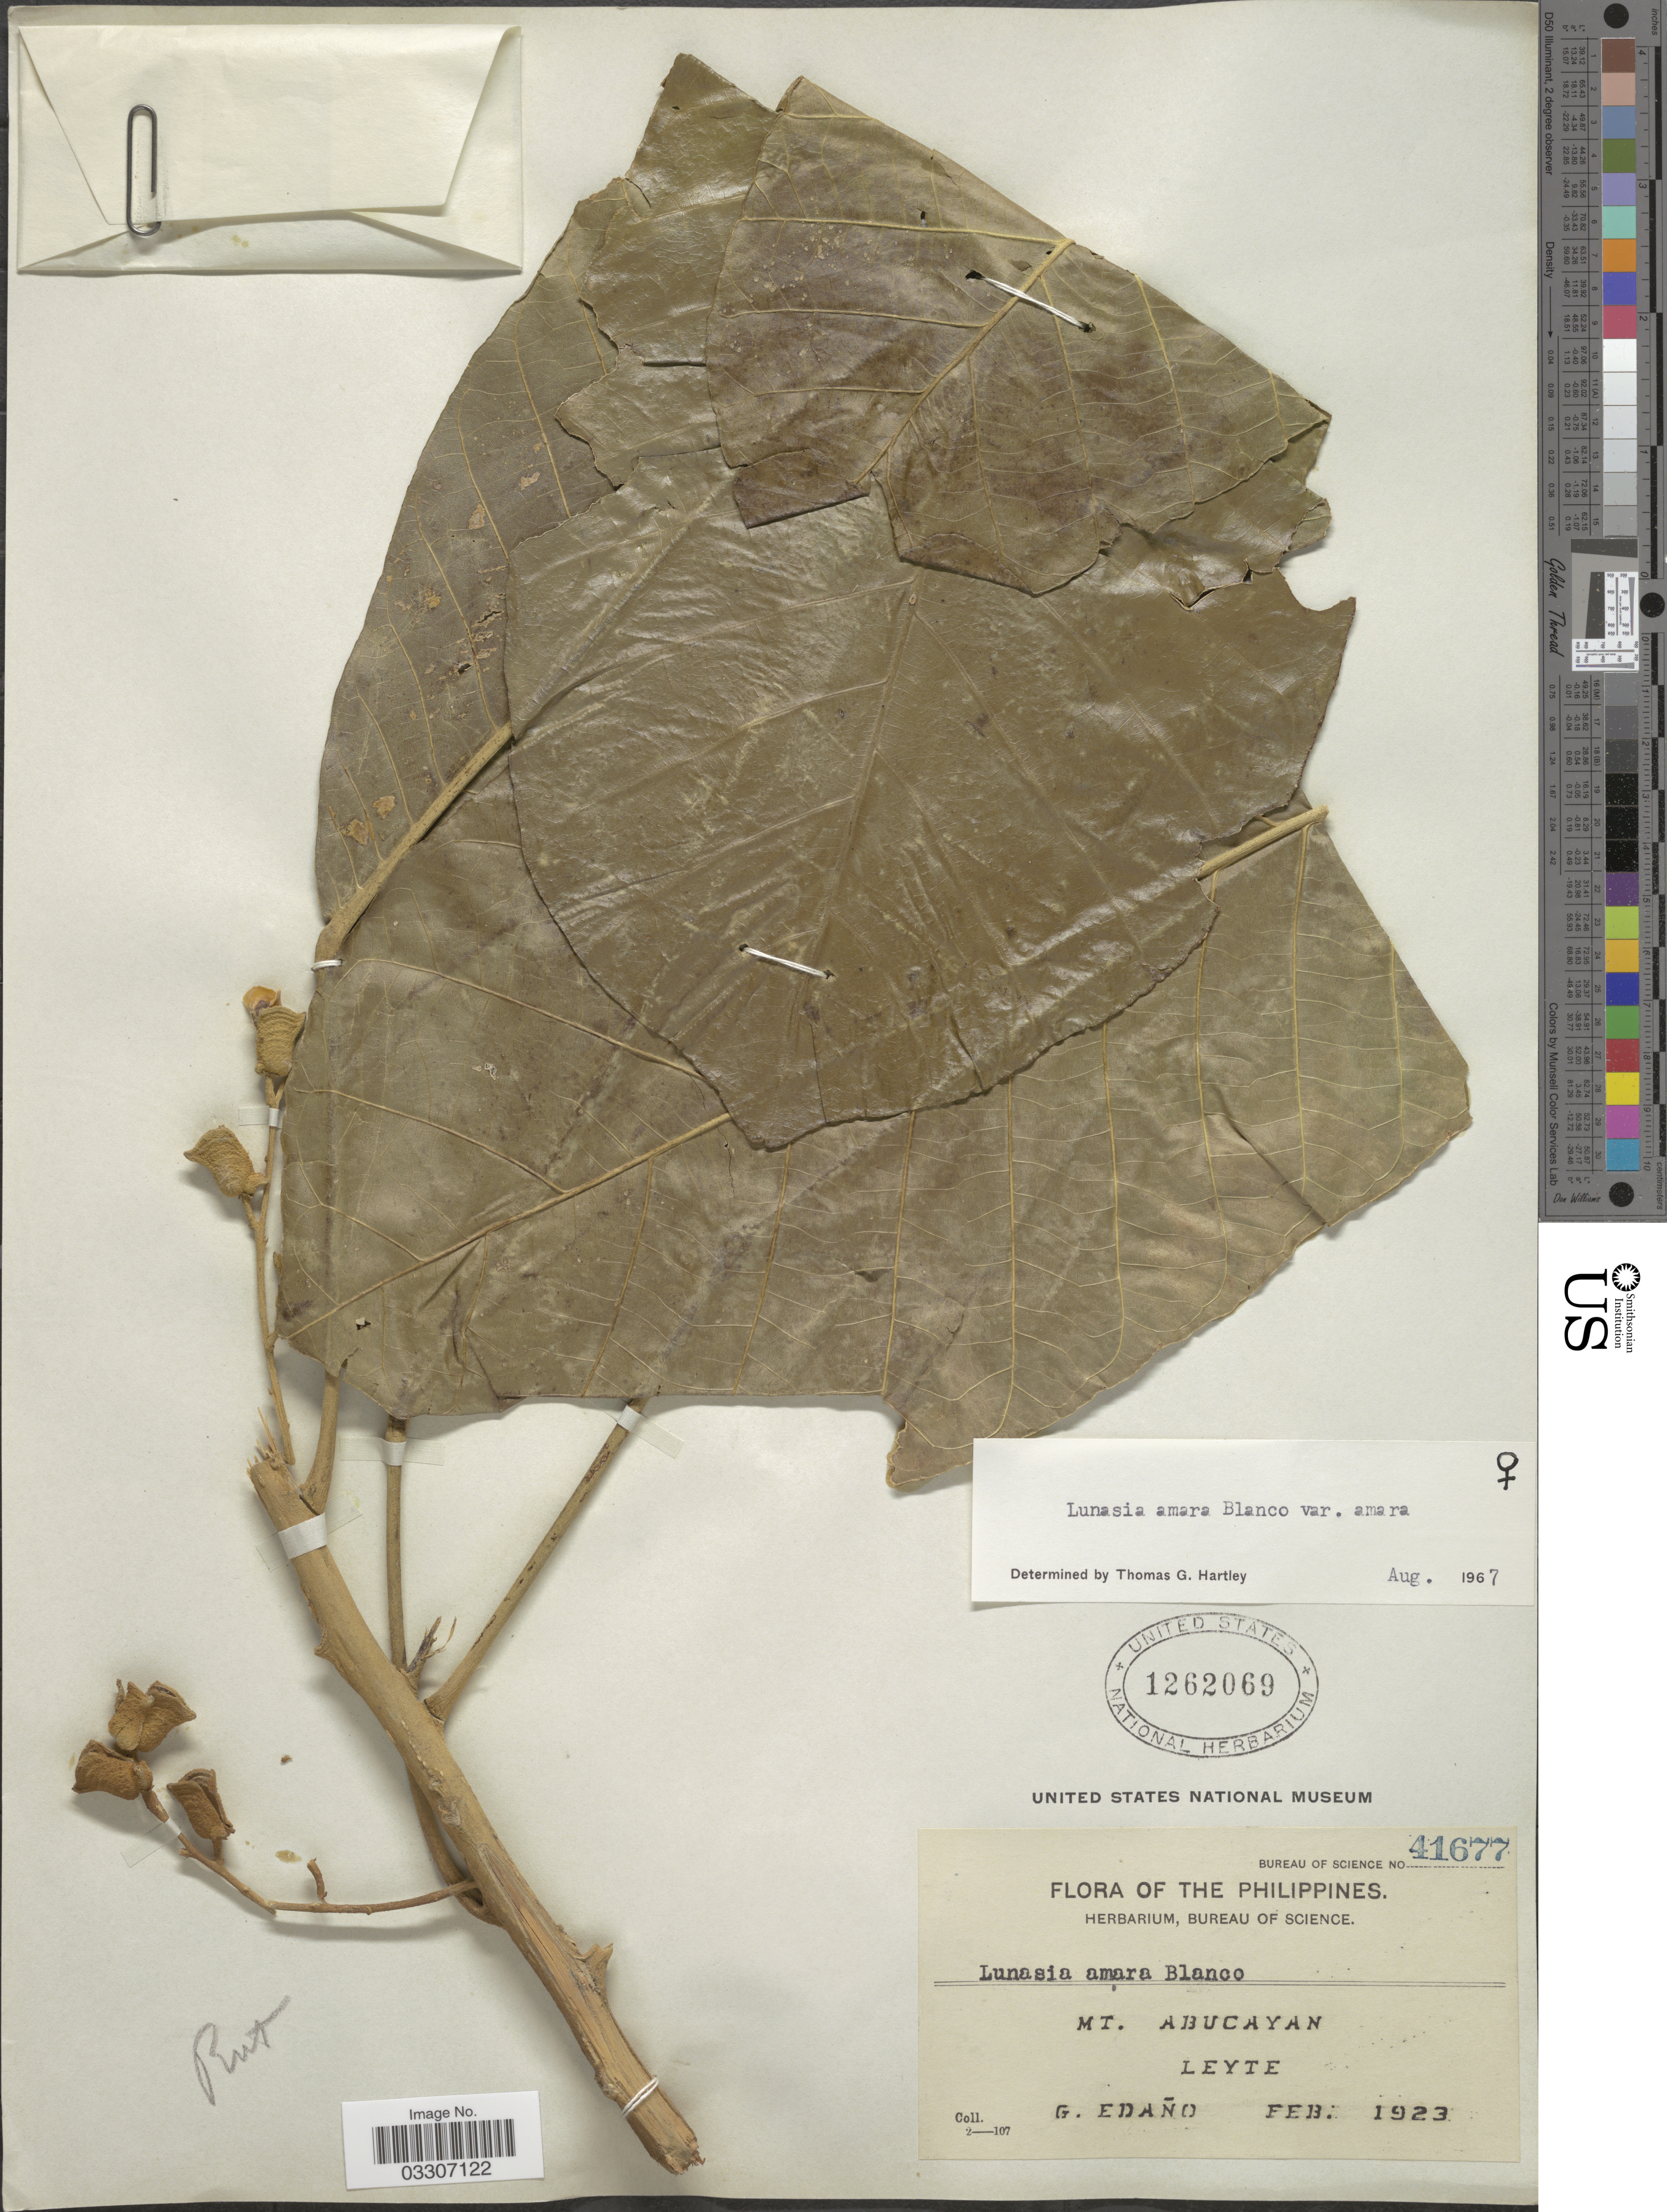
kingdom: Plantae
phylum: Tracheophyta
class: Magnoliopsida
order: Sapindales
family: Rutaceae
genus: Lunasia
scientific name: Lunasia amara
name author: Blanco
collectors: G. Edaño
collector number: Bureau of Science 41677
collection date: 1923-02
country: Philippines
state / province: Eastern Visayas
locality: Mt. Abucayan Leyte.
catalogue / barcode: US 1262069